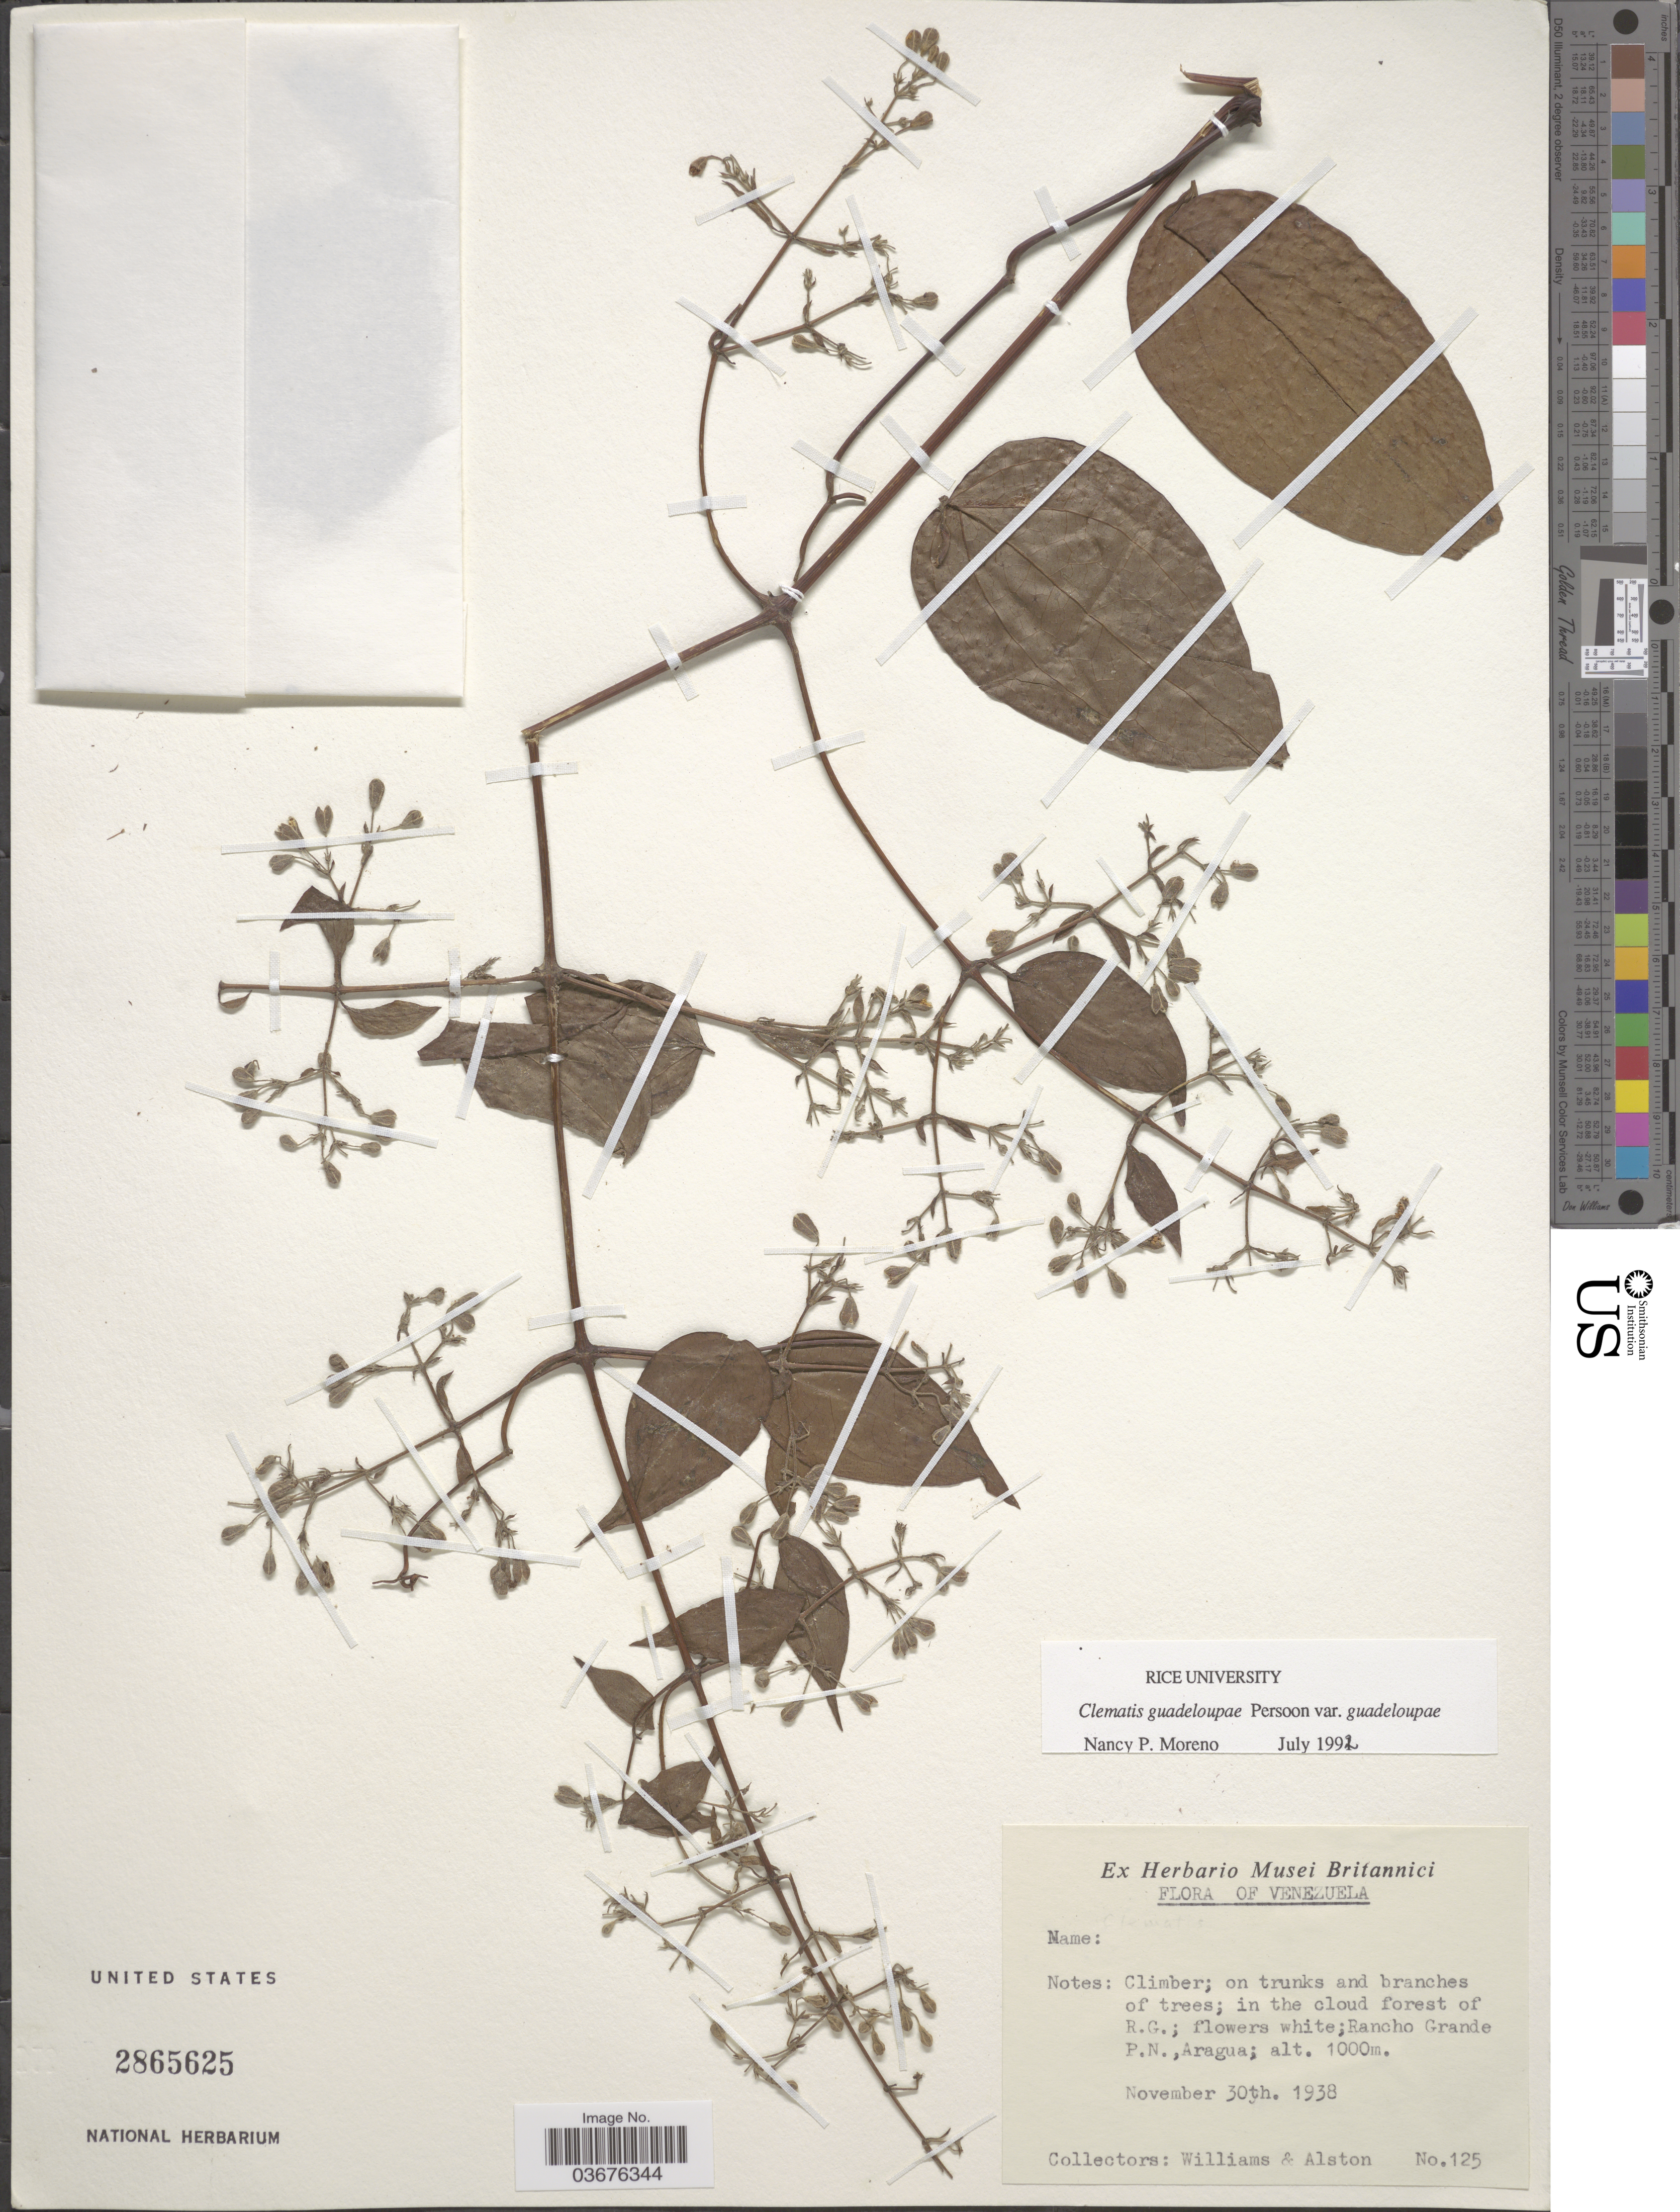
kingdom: Plantae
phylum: Tracheophyta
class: Magnoliopsida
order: Ranunculales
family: Ranunculaceae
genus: Clematis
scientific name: Clematis guadeloupae var. guadeloupae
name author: Pers.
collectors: -- Williams & Alston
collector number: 125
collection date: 1938-11-30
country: Venezuela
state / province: Aragua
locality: In the cloud forest of R.G.; Rancho Grande P.N.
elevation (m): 1000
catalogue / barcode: US 2865625